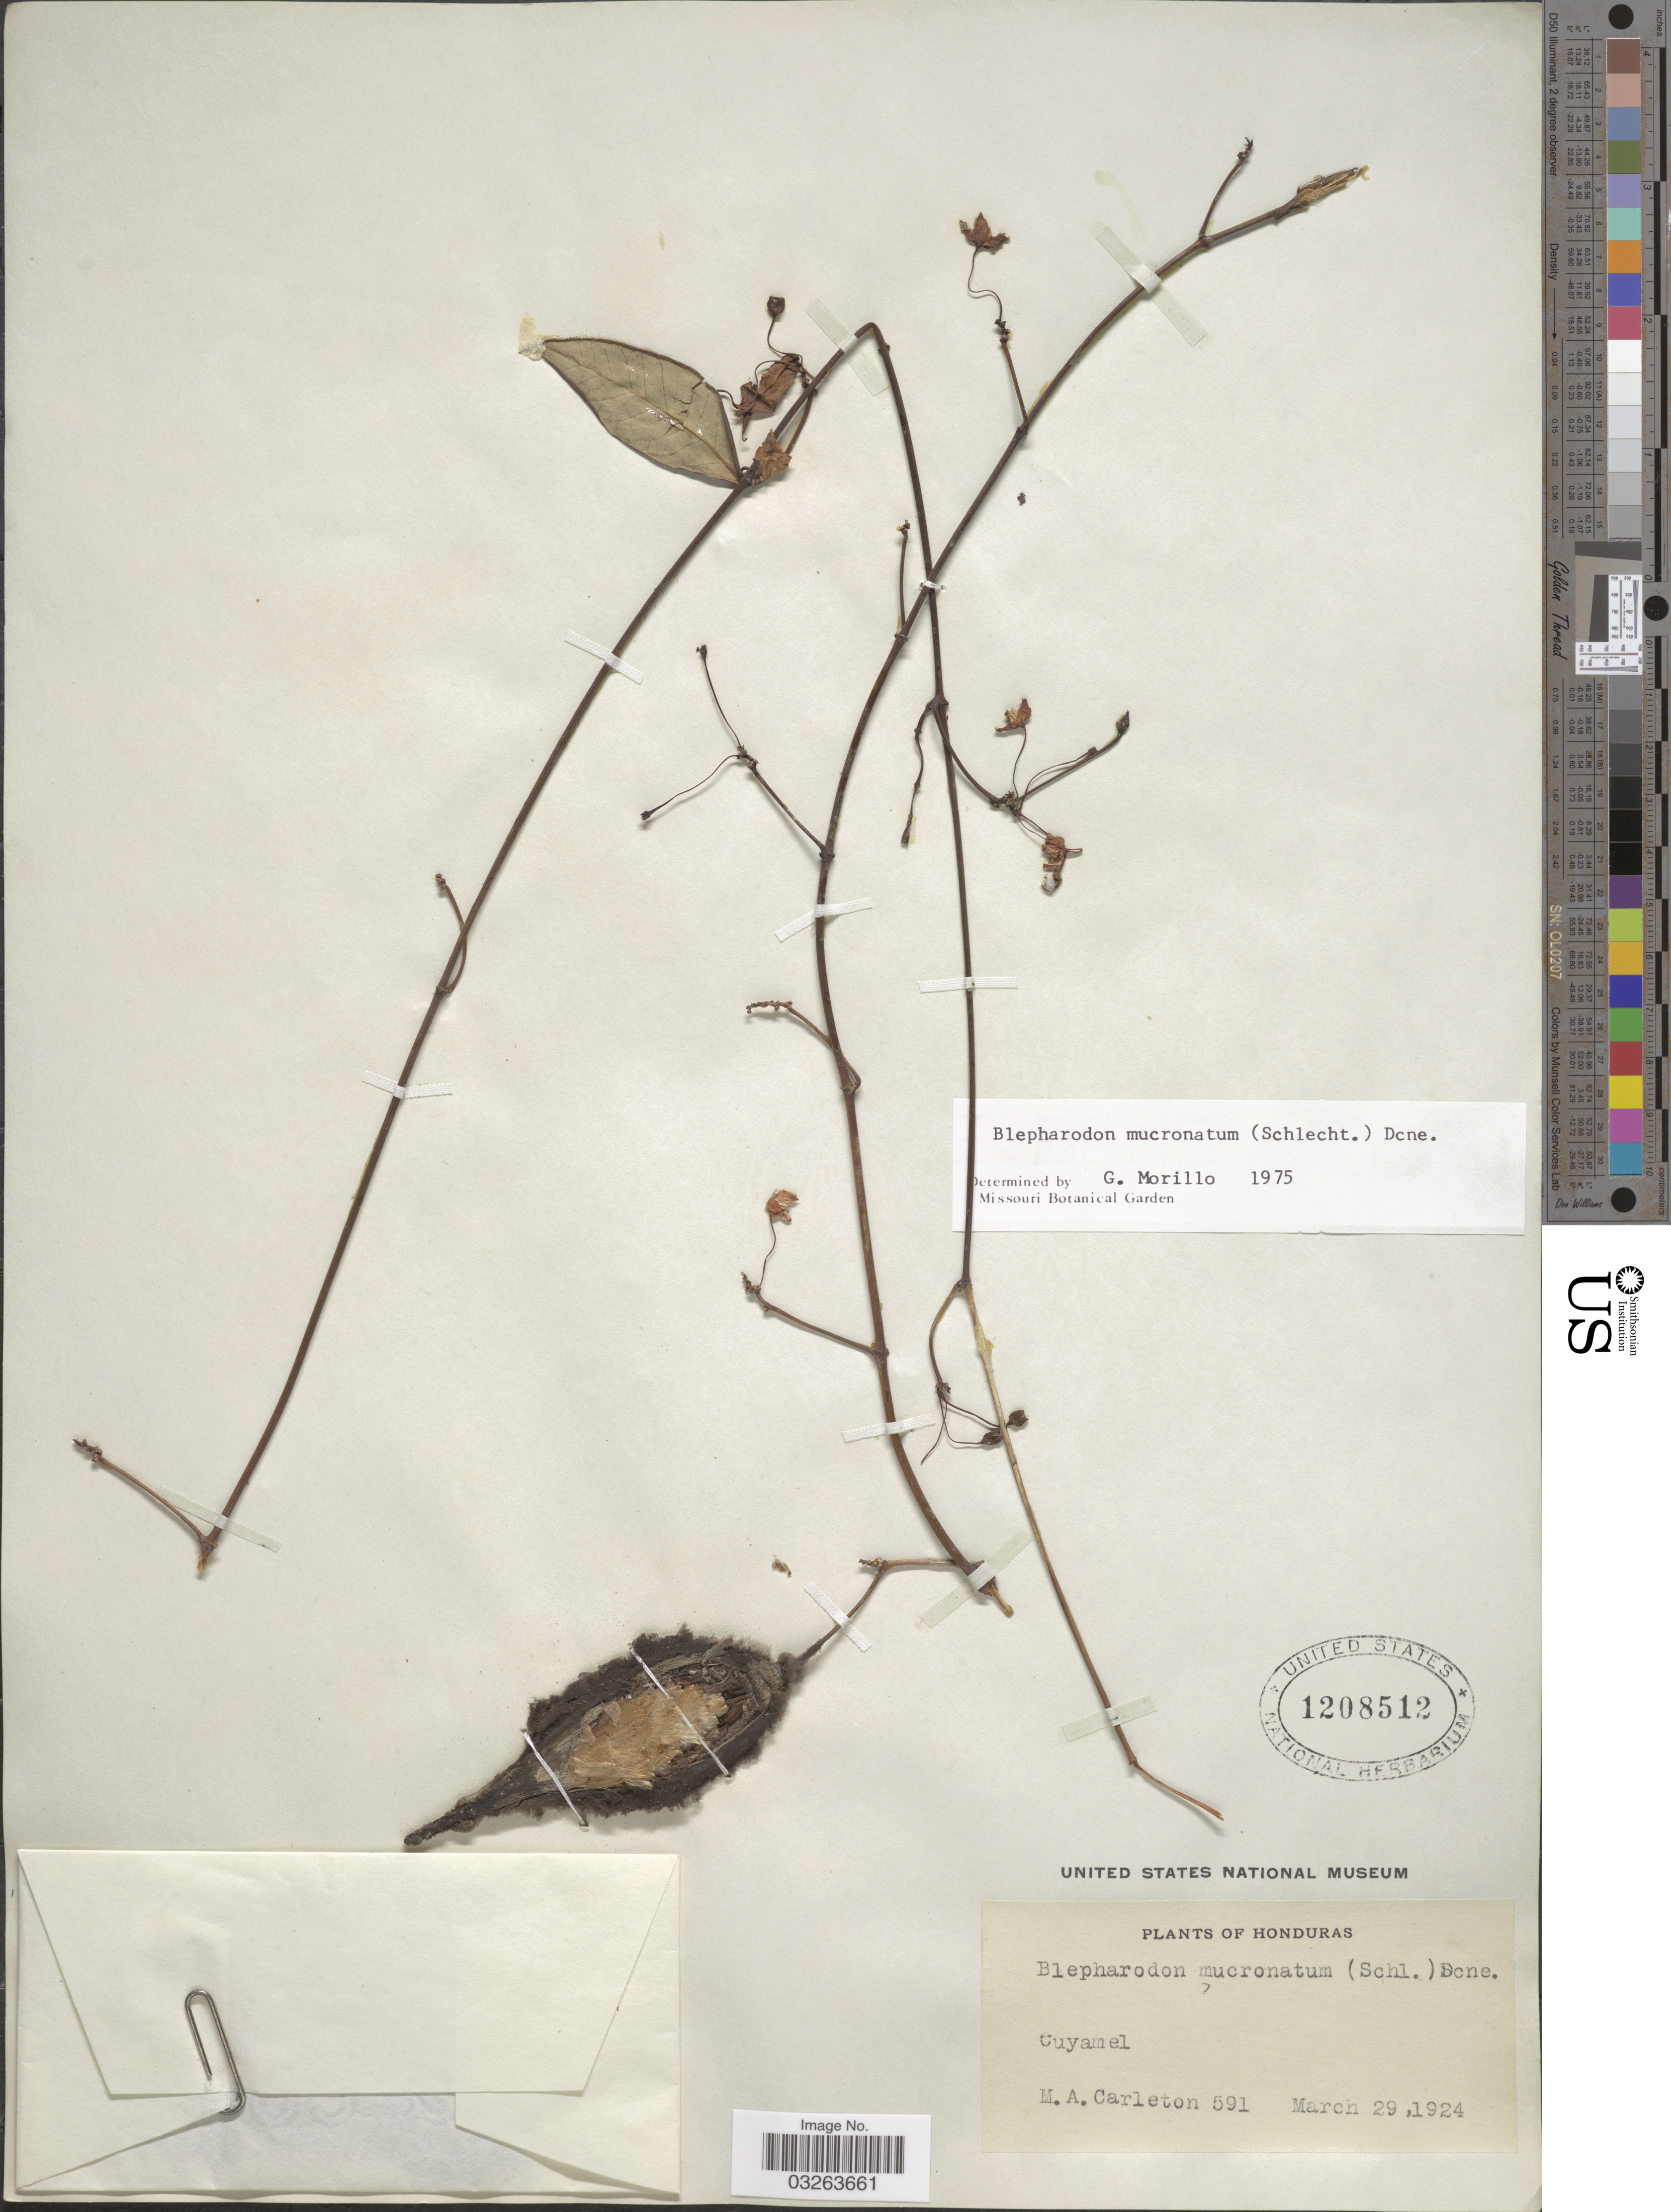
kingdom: Plantae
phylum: Tracheophyta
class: Magnoliopsida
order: Gentianales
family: Apocynaceae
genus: Blepharodon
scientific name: Blepharodon mucronatum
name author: (Schltdl.) Decne.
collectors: M. A. Carleton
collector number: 591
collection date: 1924-03-29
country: Honduras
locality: Cuyamel.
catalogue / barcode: US 1208512